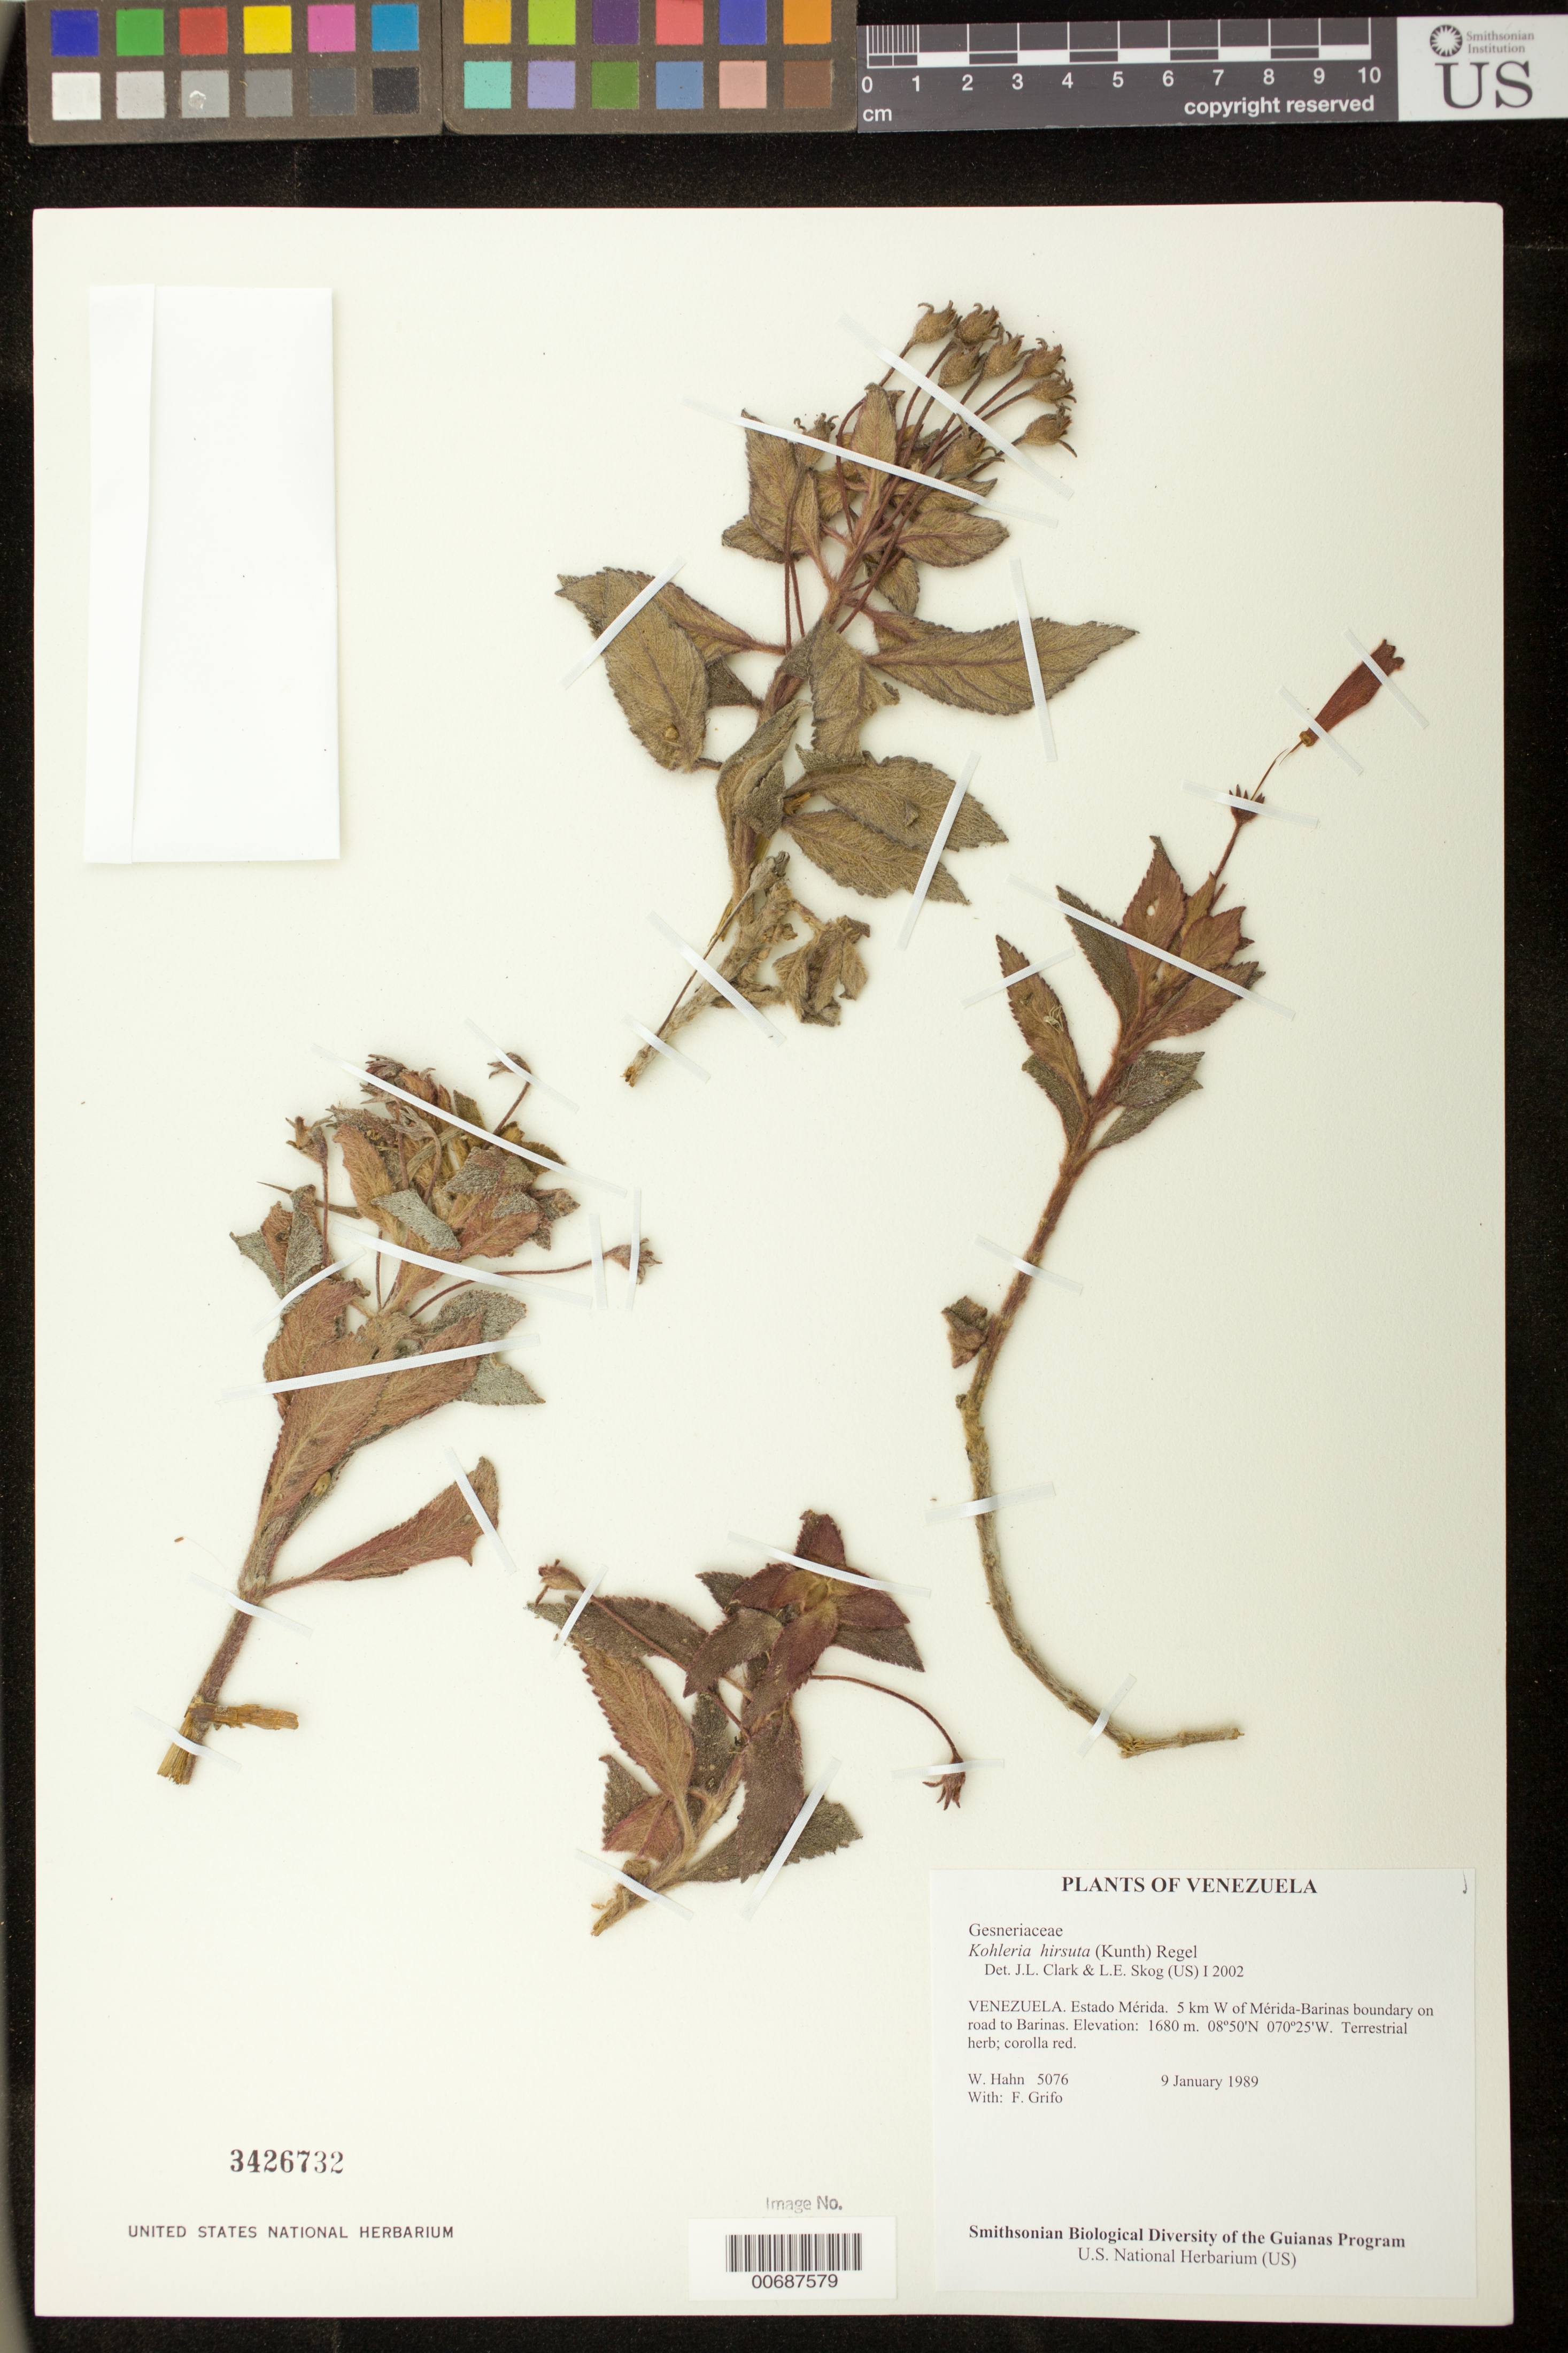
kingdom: Plantae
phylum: Tracheophyta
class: Magnoliopsida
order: Lamiales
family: Gesneriaceae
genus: Kohleria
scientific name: Kohleria hirsuta var. hirsuta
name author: (Kunth) Regel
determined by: Clark, J. L.; Skog, Laurence E.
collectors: W. Hahn & F. Grifo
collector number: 5076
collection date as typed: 09 Jan 1989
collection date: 1989-01-09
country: Venezuela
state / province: Mérida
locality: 5 km W of Mérida-Barinas boundary on road to Barinas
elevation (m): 1680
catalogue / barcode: US 3426732